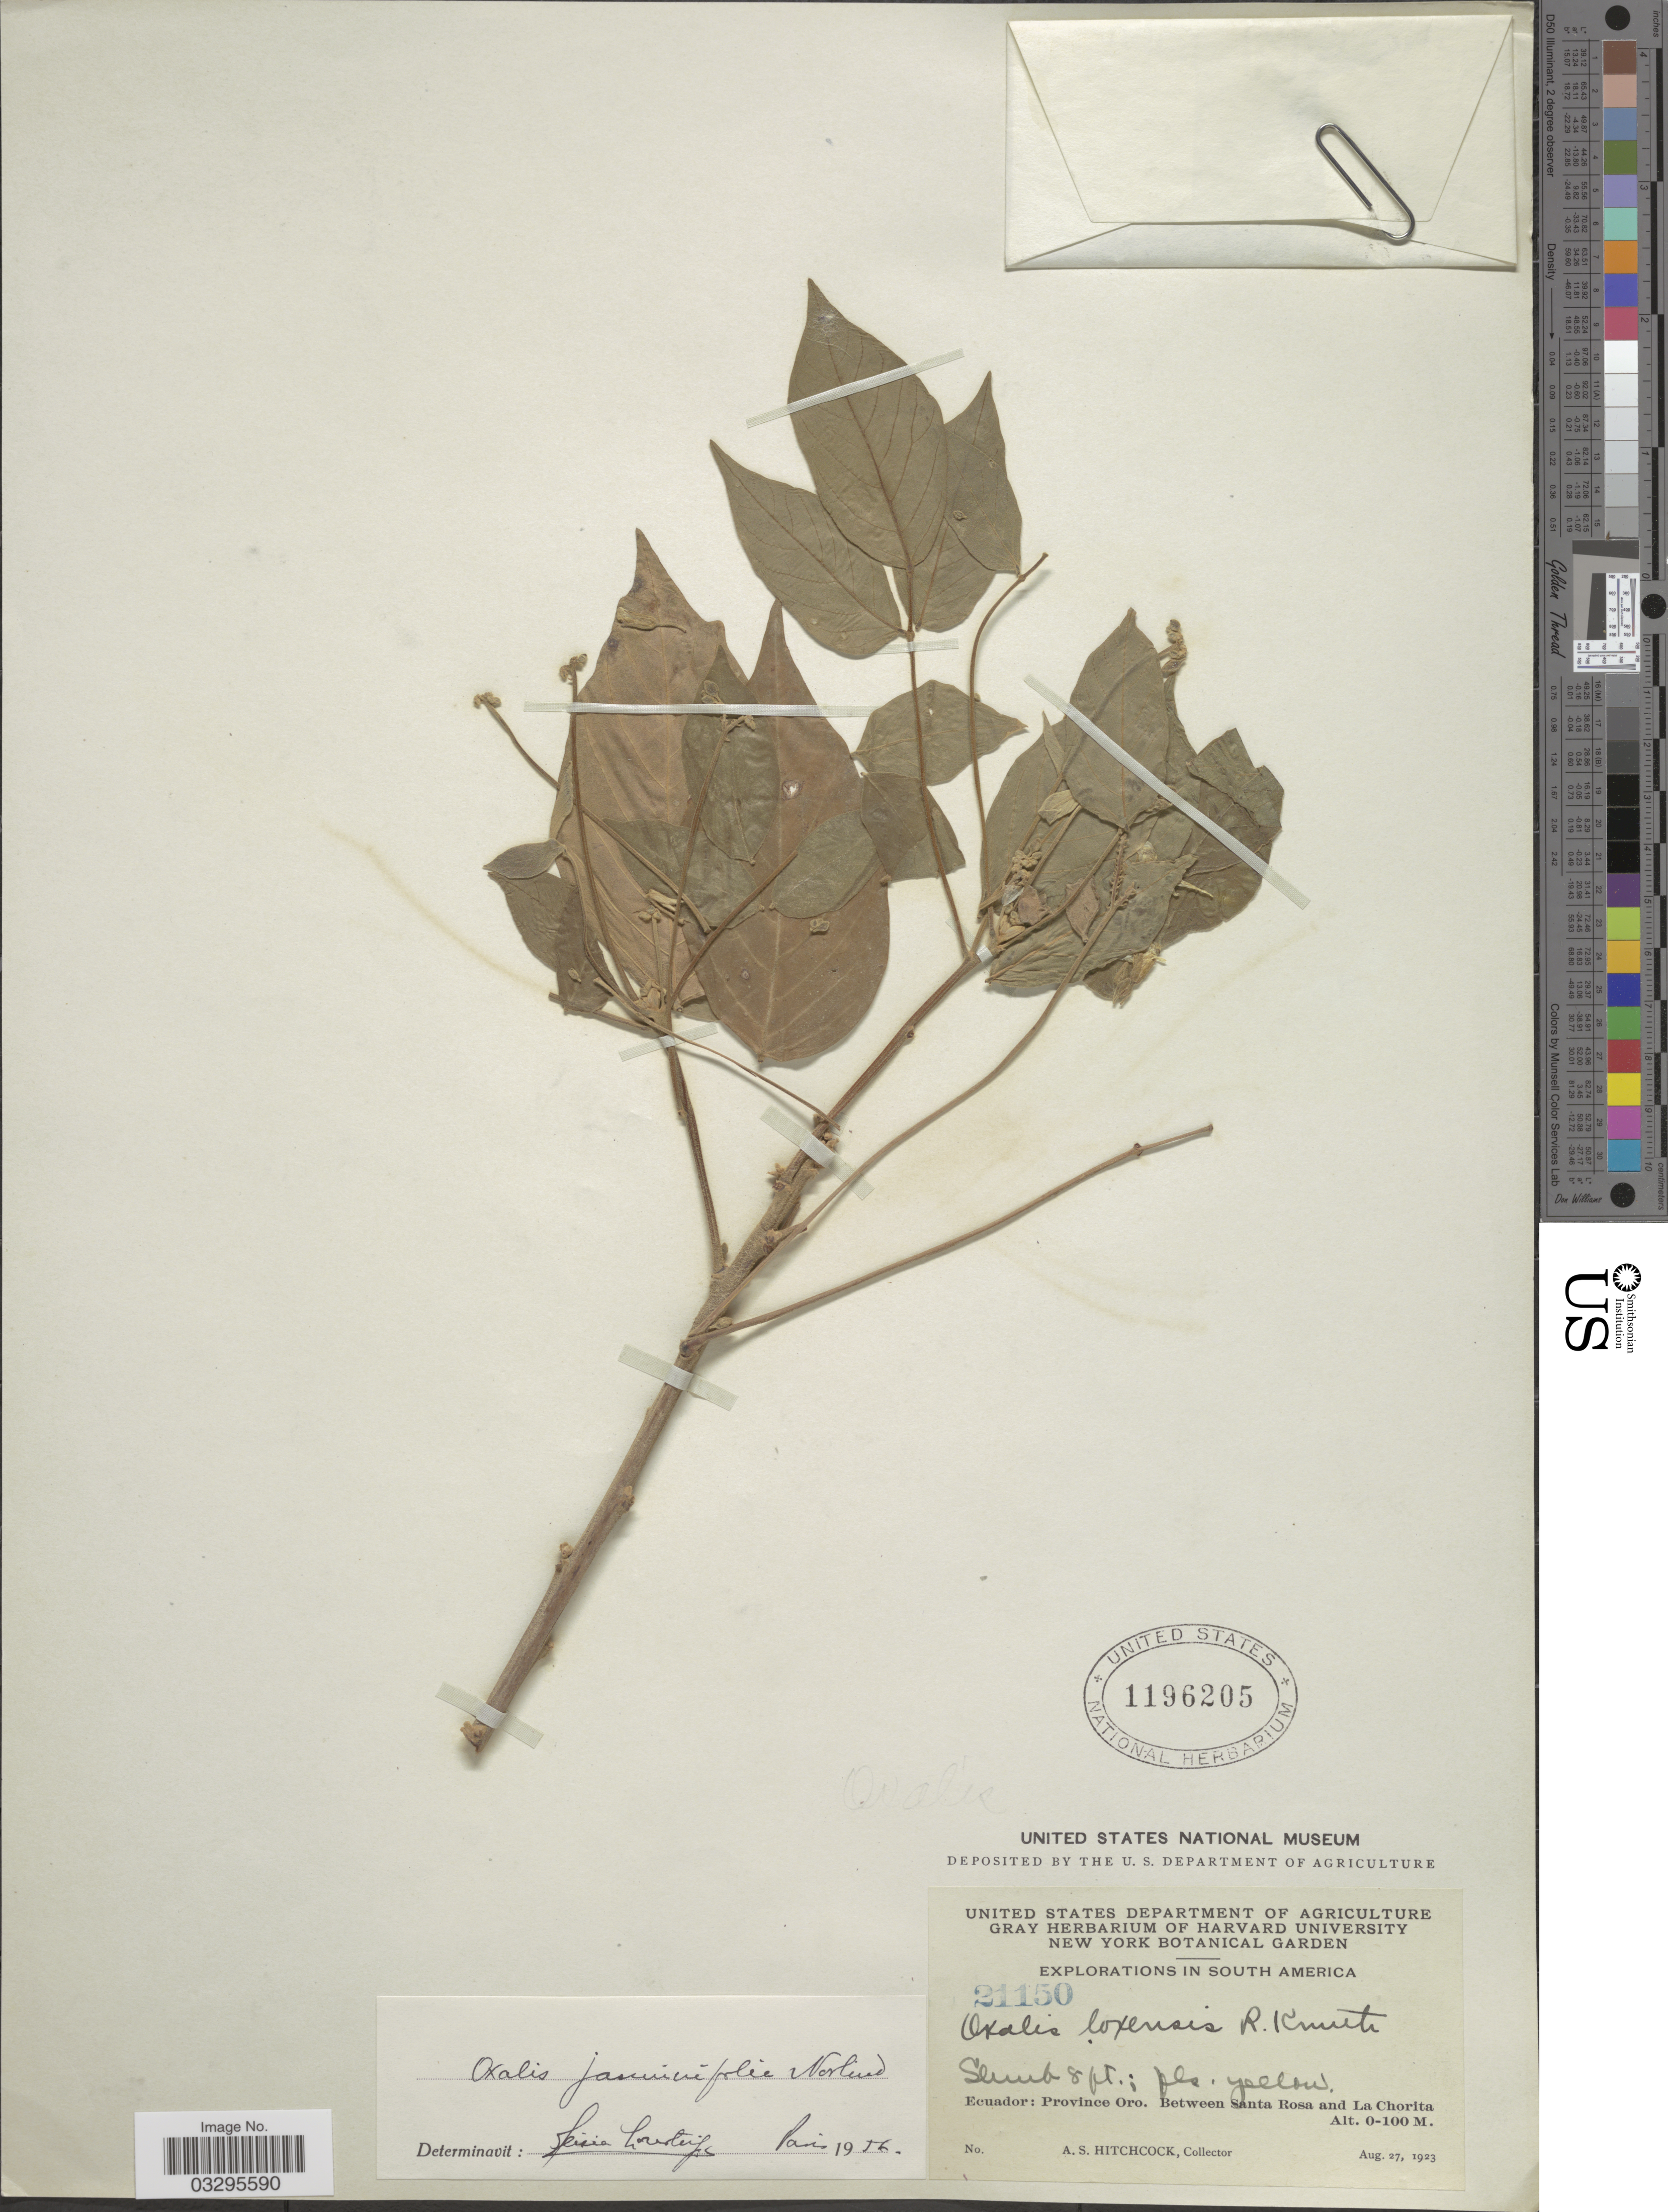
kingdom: Plantae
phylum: Tracheophyta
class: Magnoliopsida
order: Oxalidales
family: Oxalidaceae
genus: Oxalis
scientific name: Oxalis jasminifolia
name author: Norlind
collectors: A. S. Hitchcock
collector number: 21150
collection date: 1923-08-27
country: Ecuador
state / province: El Oro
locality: Province Oro. Between Santa Rosa and La Chorita.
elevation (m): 0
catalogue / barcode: US 1196205